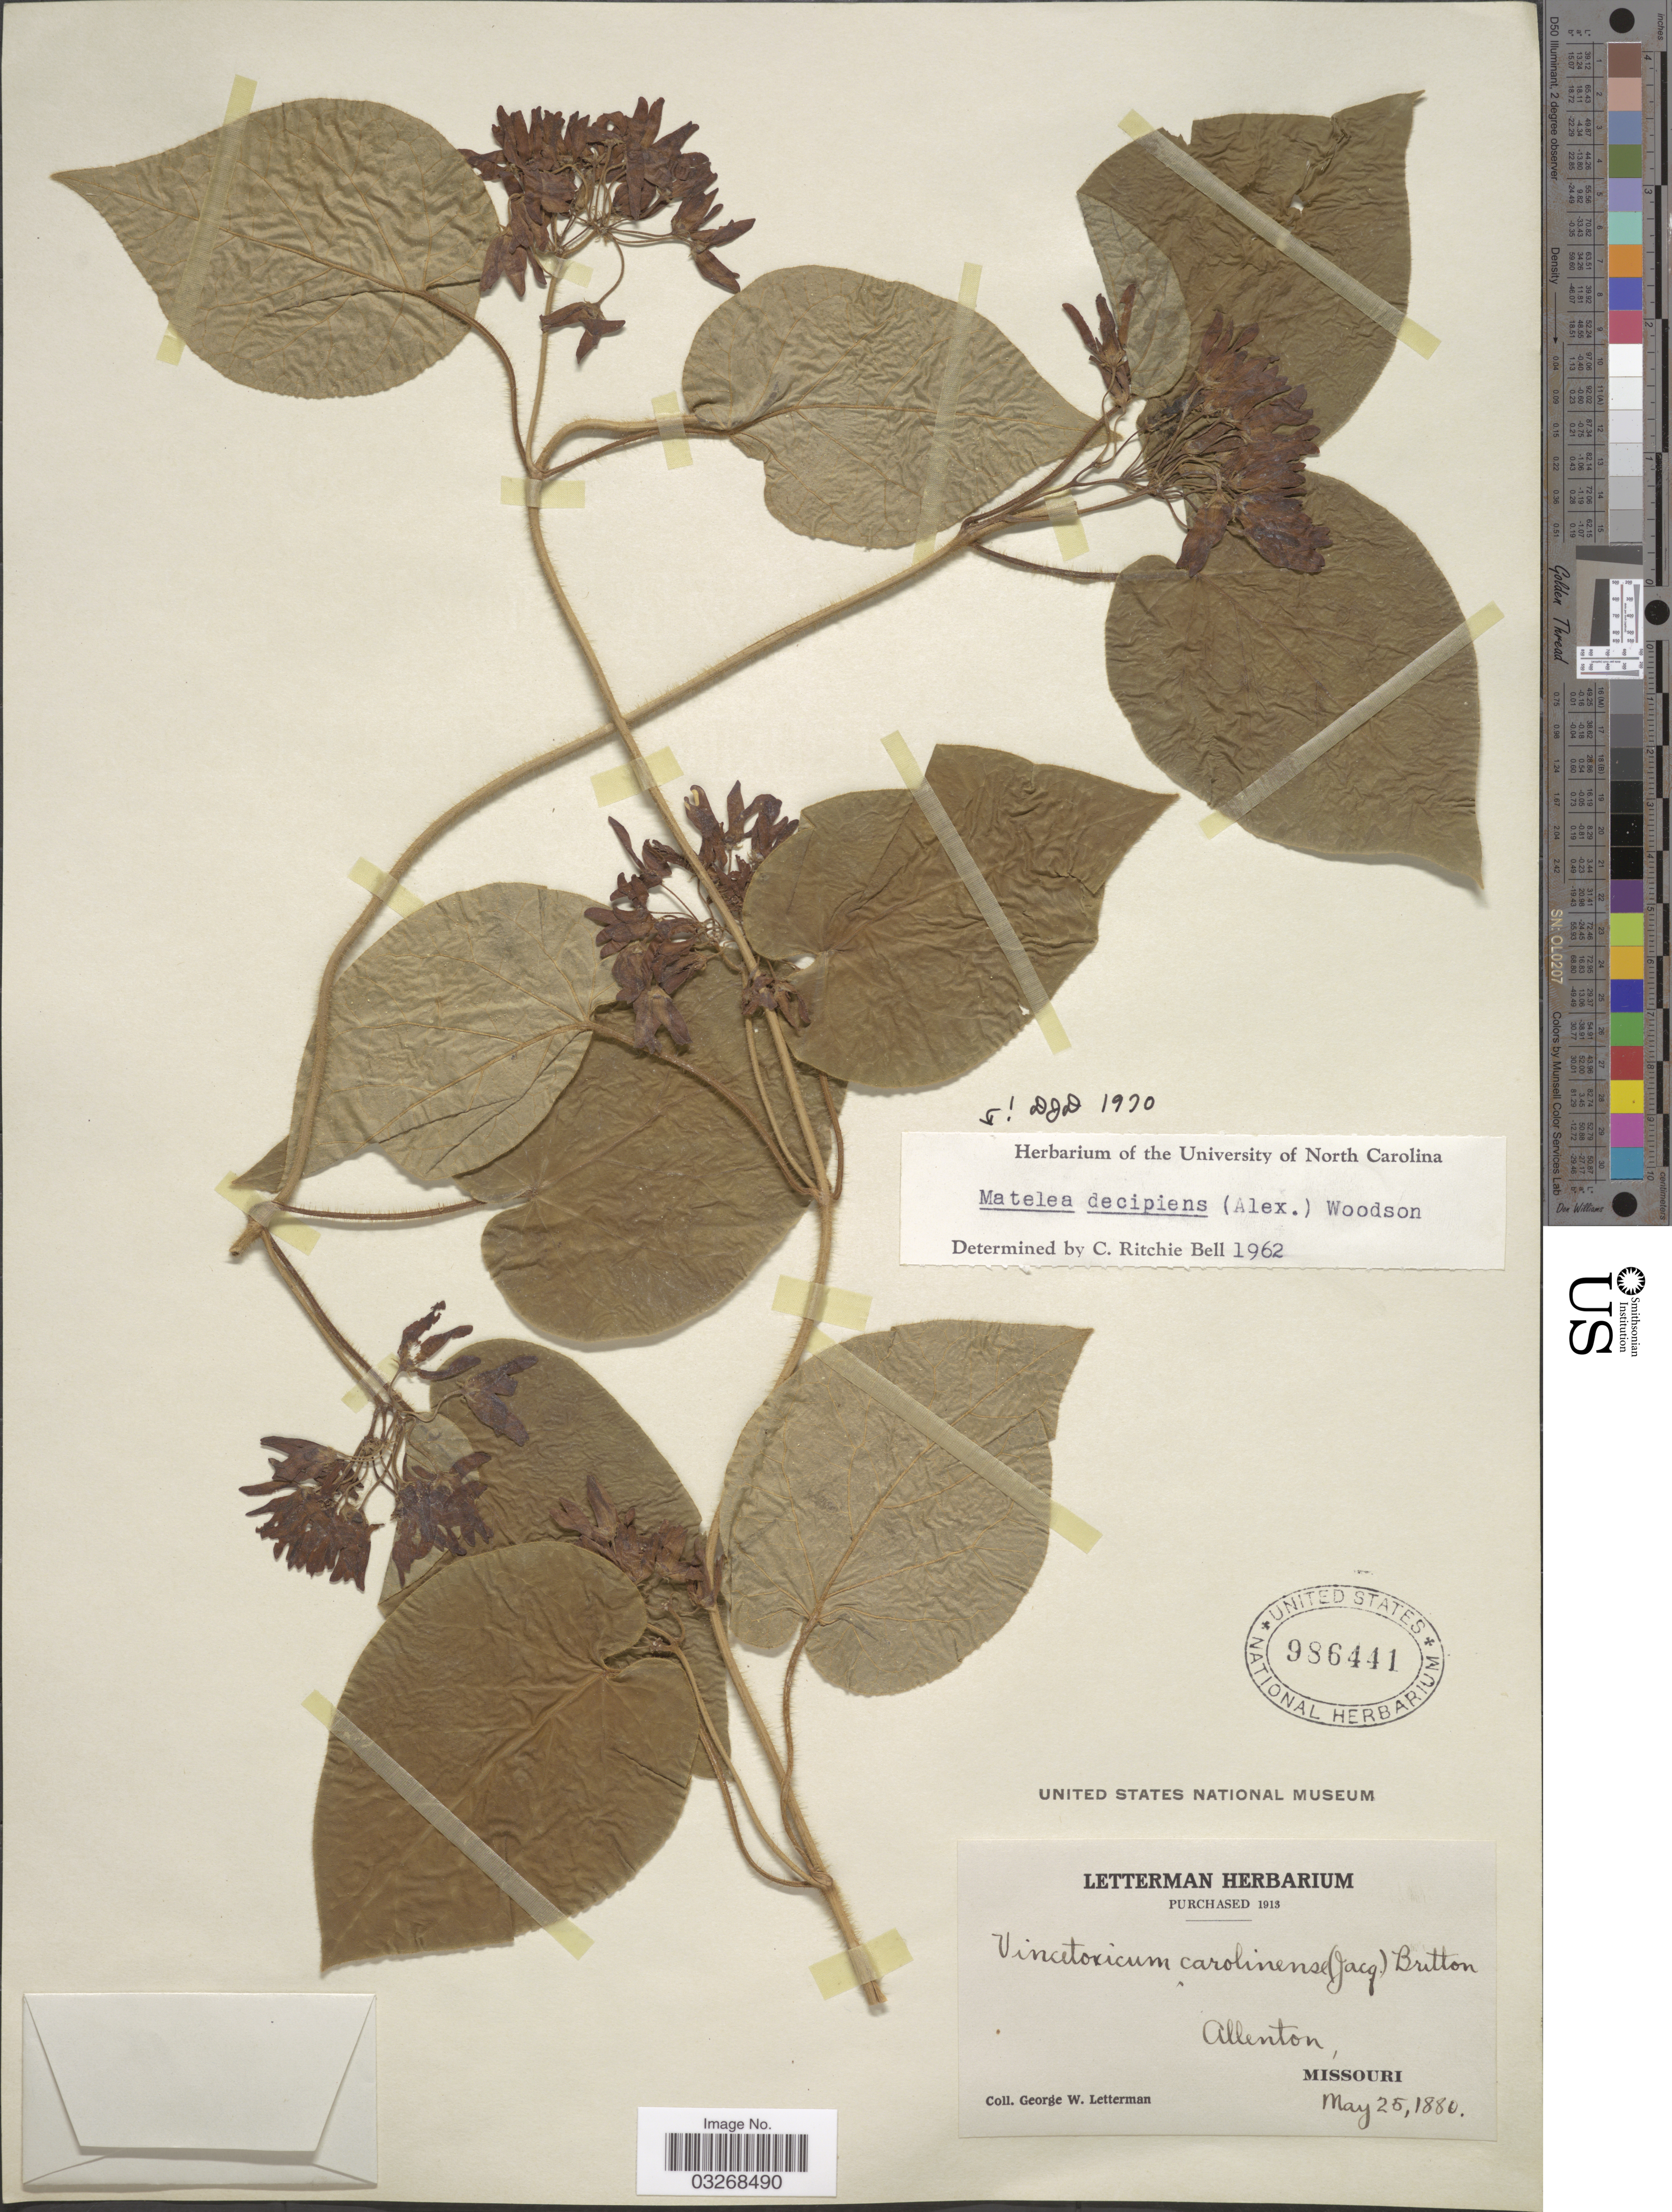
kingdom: Plantae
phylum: Tracheophyta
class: Magnoliopsida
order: Gentianales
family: Apocynaceae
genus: Matelea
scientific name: Matelea decipiens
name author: (Alexander) Woodson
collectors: G. W. Letterman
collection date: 1880-05-25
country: United States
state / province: Missouri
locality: Allenton.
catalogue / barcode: US 986441